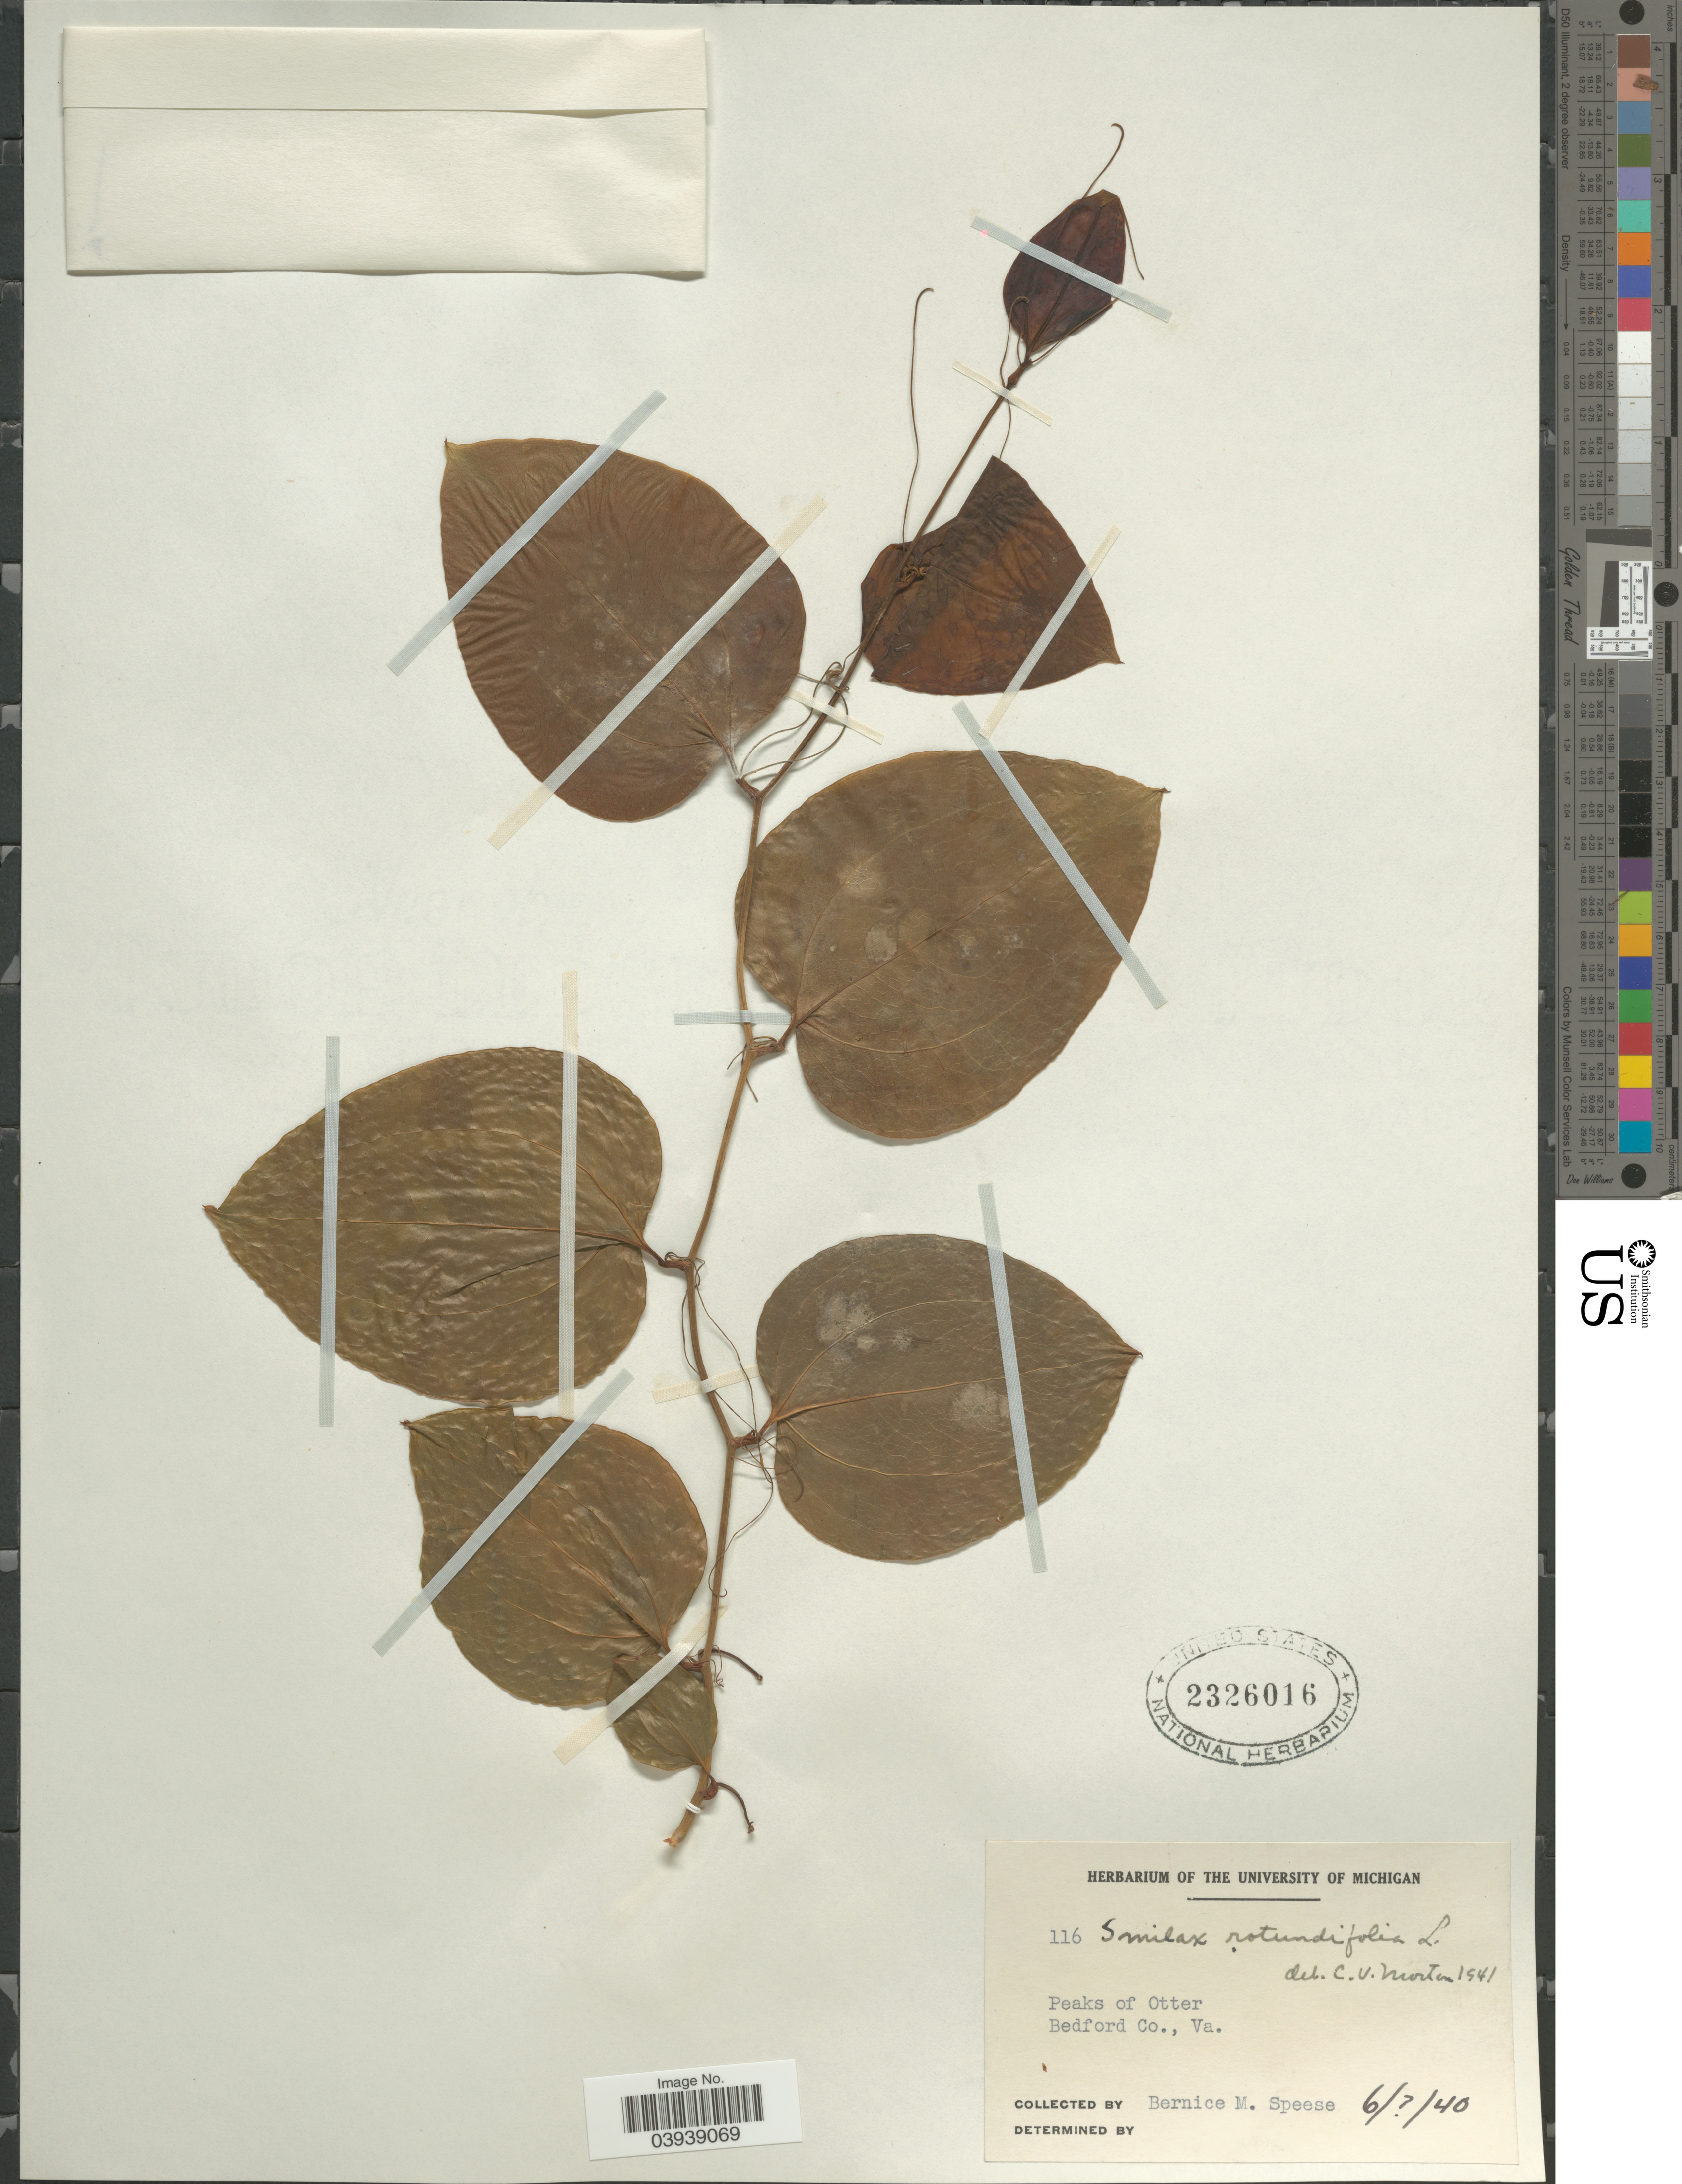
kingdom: Plantae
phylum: Tracheophyta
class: Liliopsida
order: Liliales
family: Smilacaceae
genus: Smilax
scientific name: Smilax rotundifolia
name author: L.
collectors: B. Speese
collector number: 116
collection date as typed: Transcribed d/m/y: /6/40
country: United States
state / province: Virginia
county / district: Bedford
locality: Peaks of Otter. Bedford Co.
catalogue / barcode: US 2326016